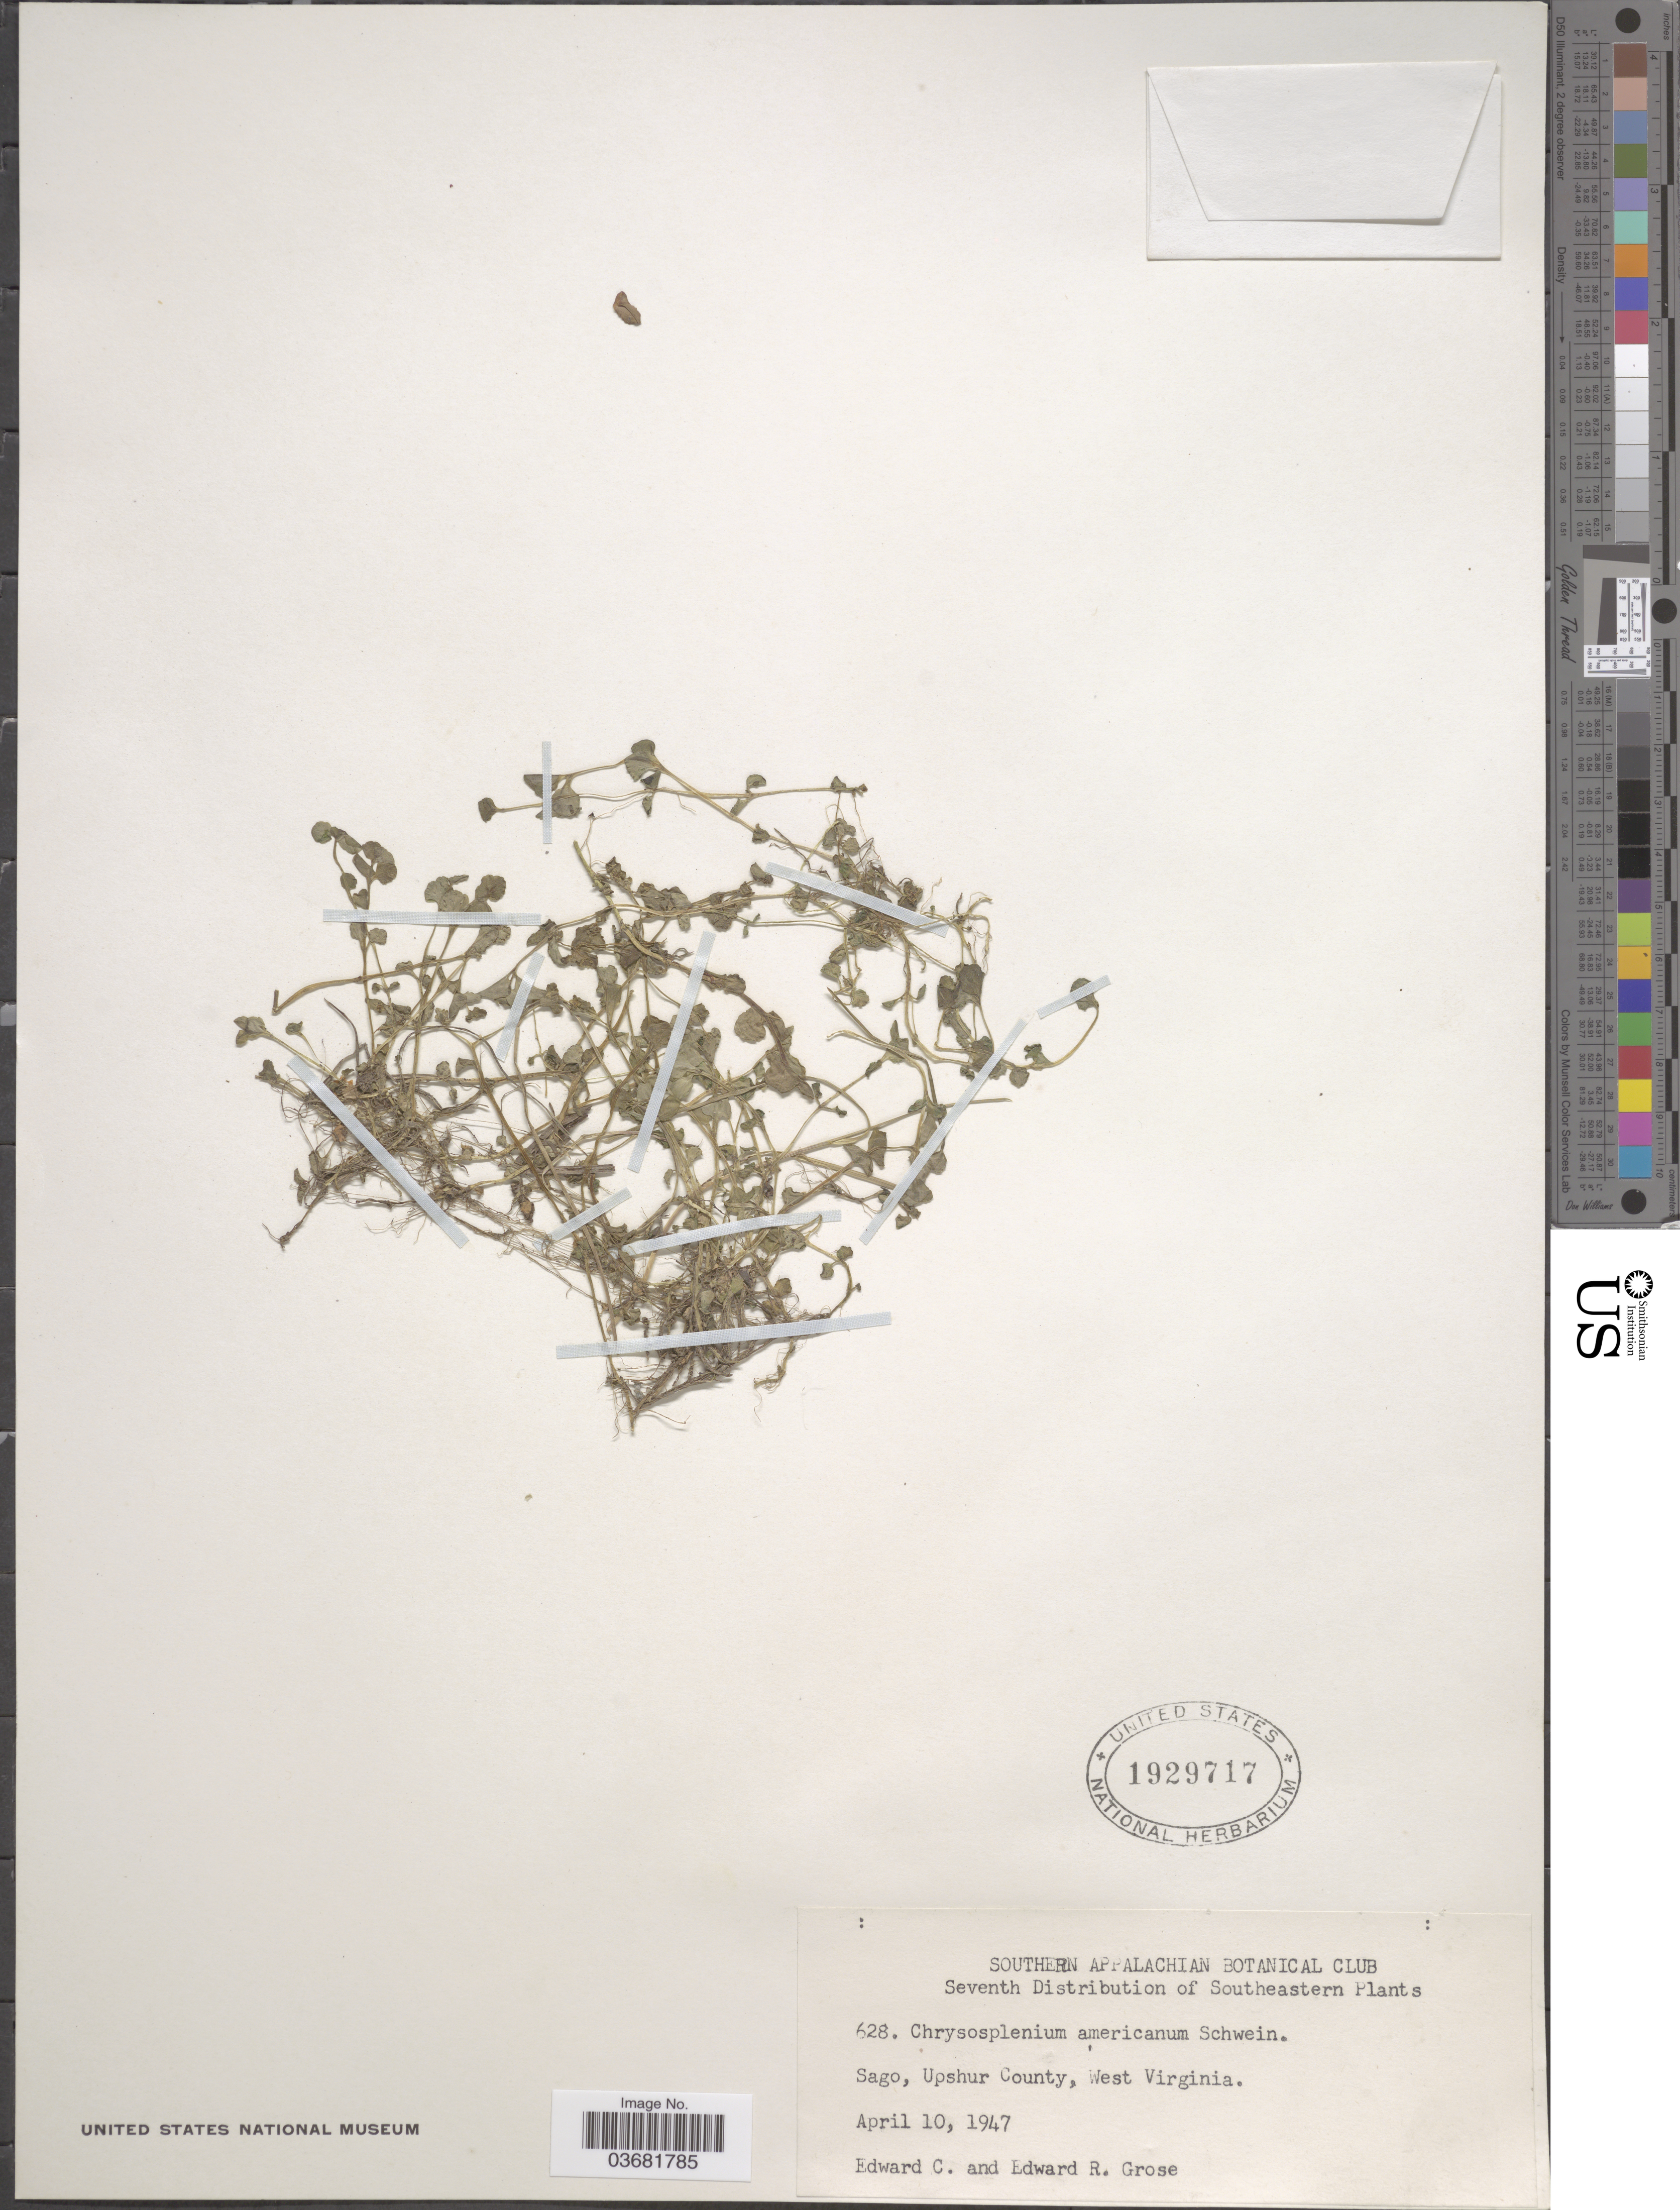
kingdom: Plantae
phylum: Tracheophyta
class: Magnoliopsida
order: Saxifragales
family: Saxifragaceae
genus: Chrysosplenium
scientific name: Chrysosplenium americanum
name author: Schwein.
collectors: E. Grose & E. Grose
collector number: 628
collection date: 1947-04-10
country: United States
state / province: West Virginia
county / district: Upshur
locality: Southern Appalachian Botanical Club. Southeastern [unsure placement]. Sago, Upshur County.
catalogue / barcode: US 1929717